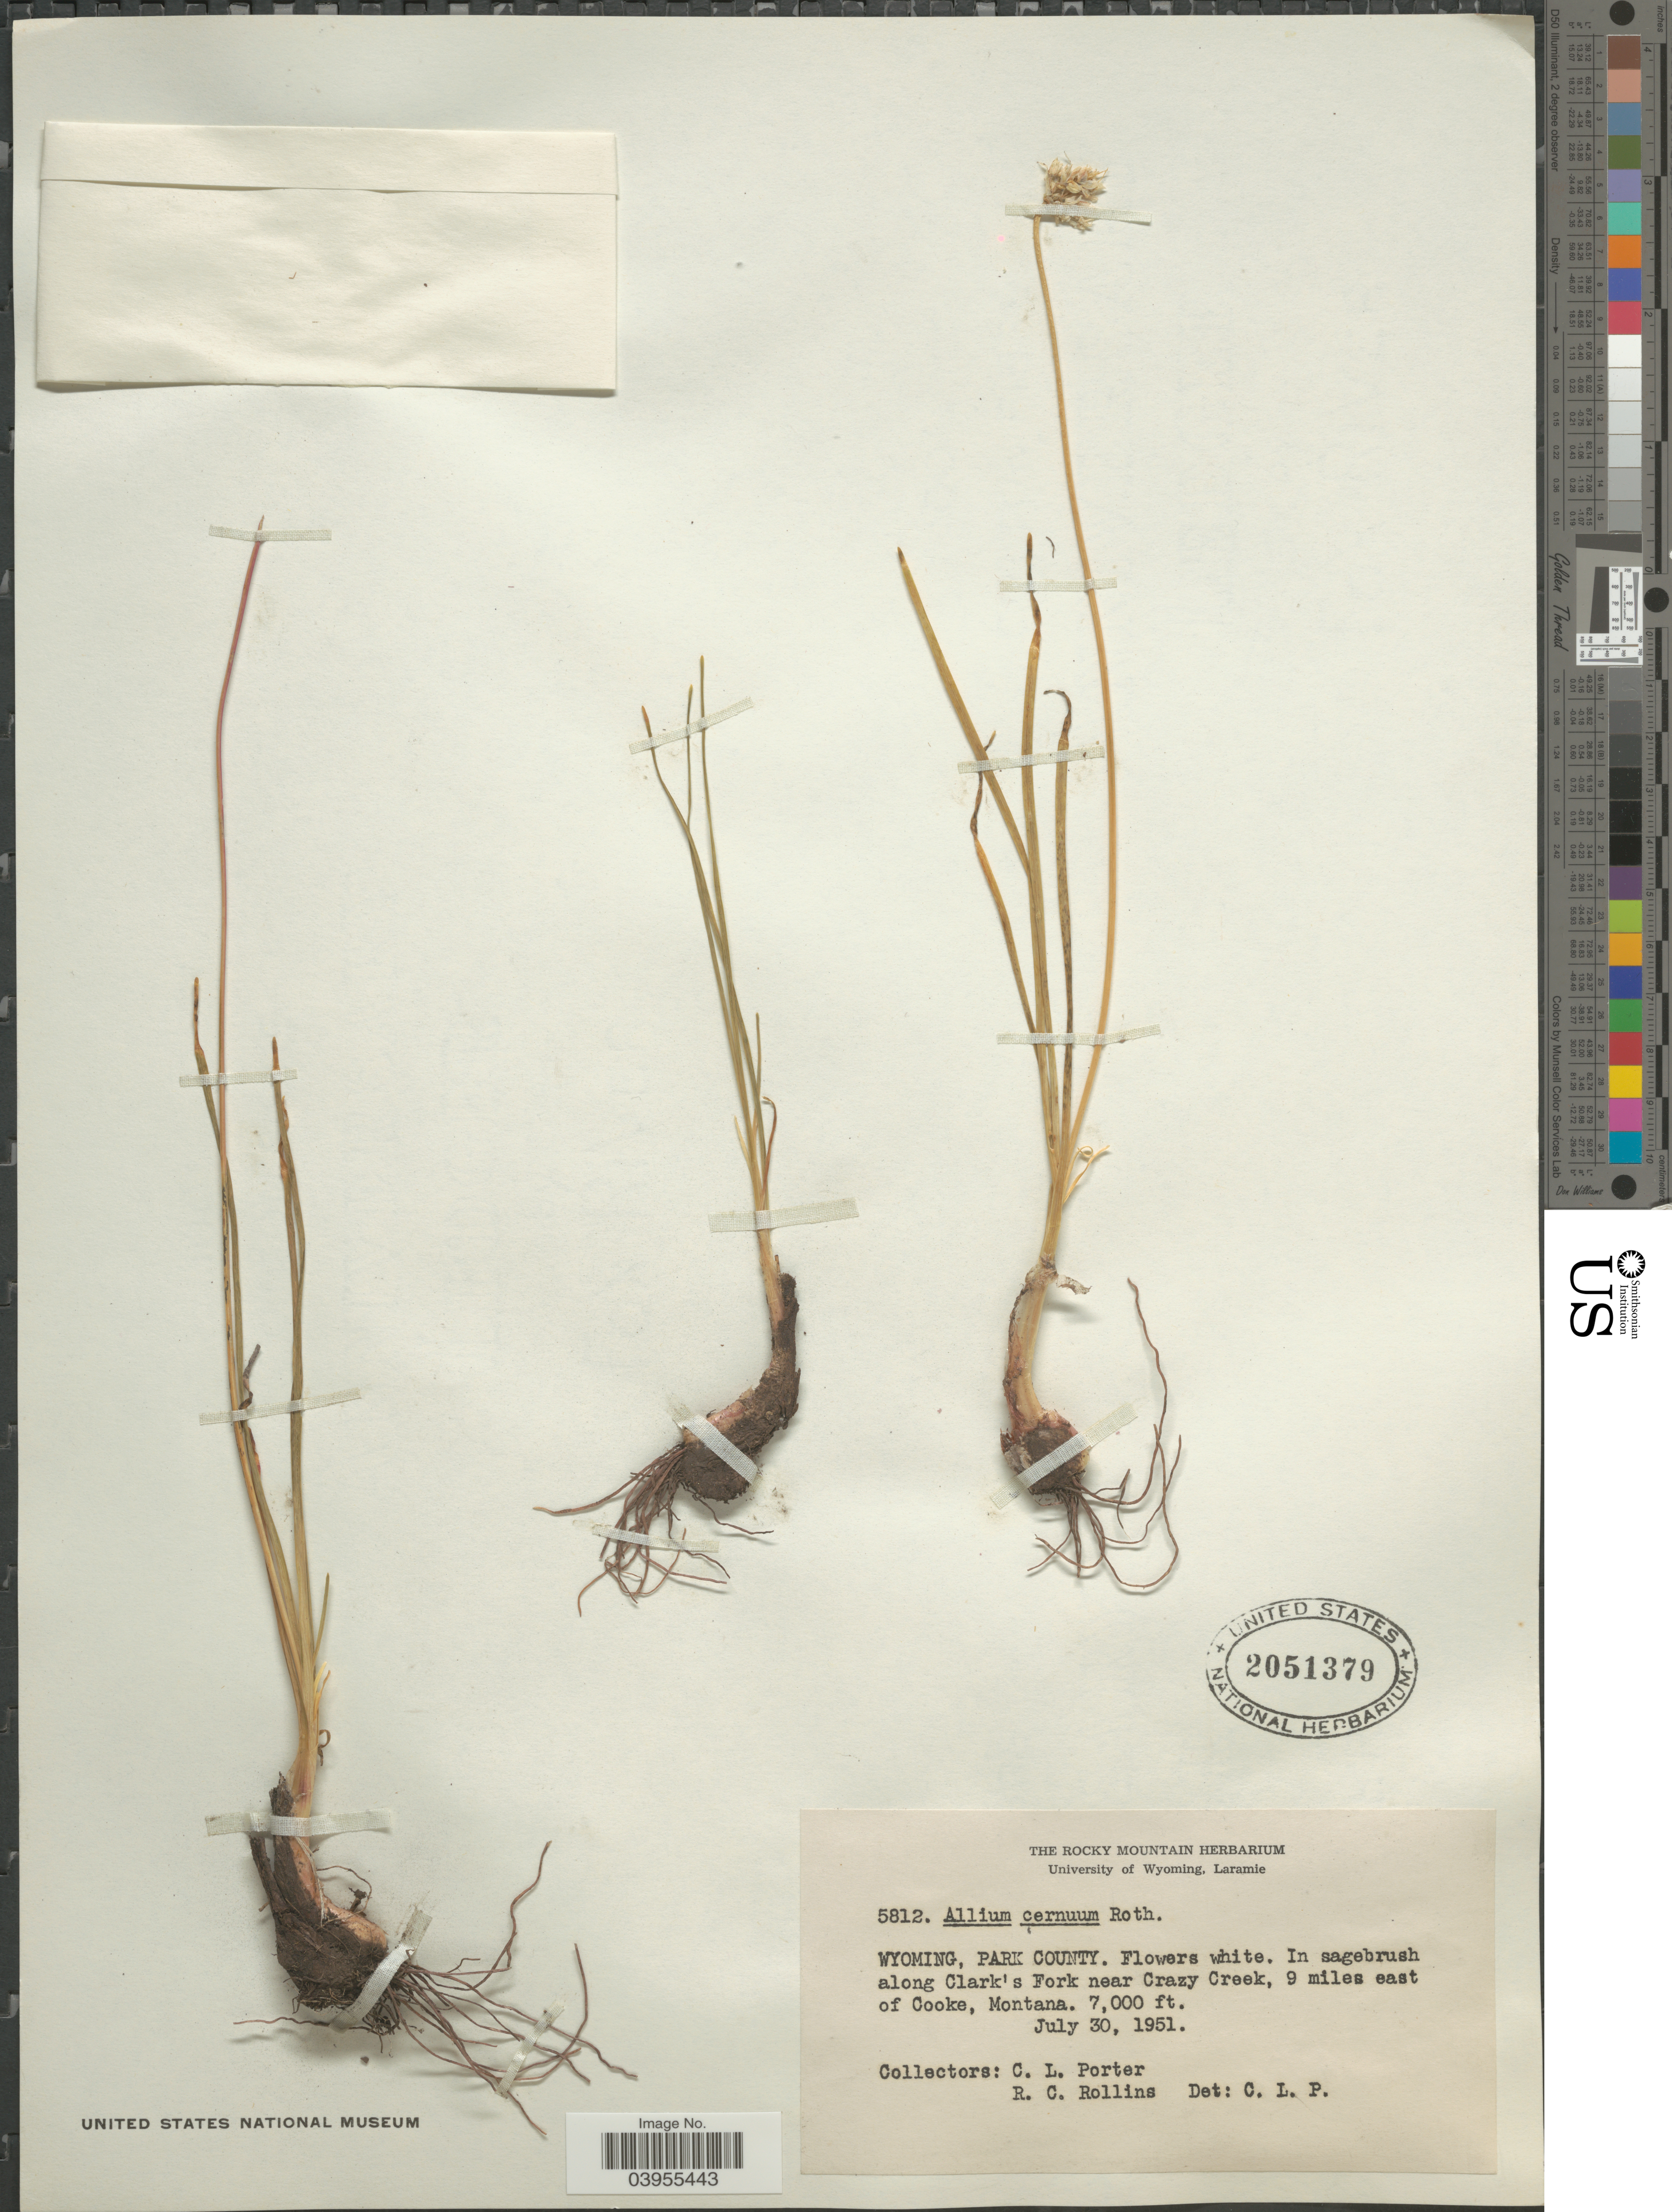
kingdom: Plantae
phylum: Tracheophyta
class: Liliopsida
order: Asparagales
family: Amaryllidaceae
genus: Allium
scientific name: Allium cernuum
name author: Roth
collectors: C. L. Porter & R. C. Rollins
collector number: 5812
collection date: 1951-07-30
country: United States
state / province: Wyoming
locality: Wyoming. Park County. In sagebrush along Clark's Fork near Crazy Creek, 9 miles east of Cooke, Montana.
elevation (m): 2134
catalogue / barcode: US 2051379